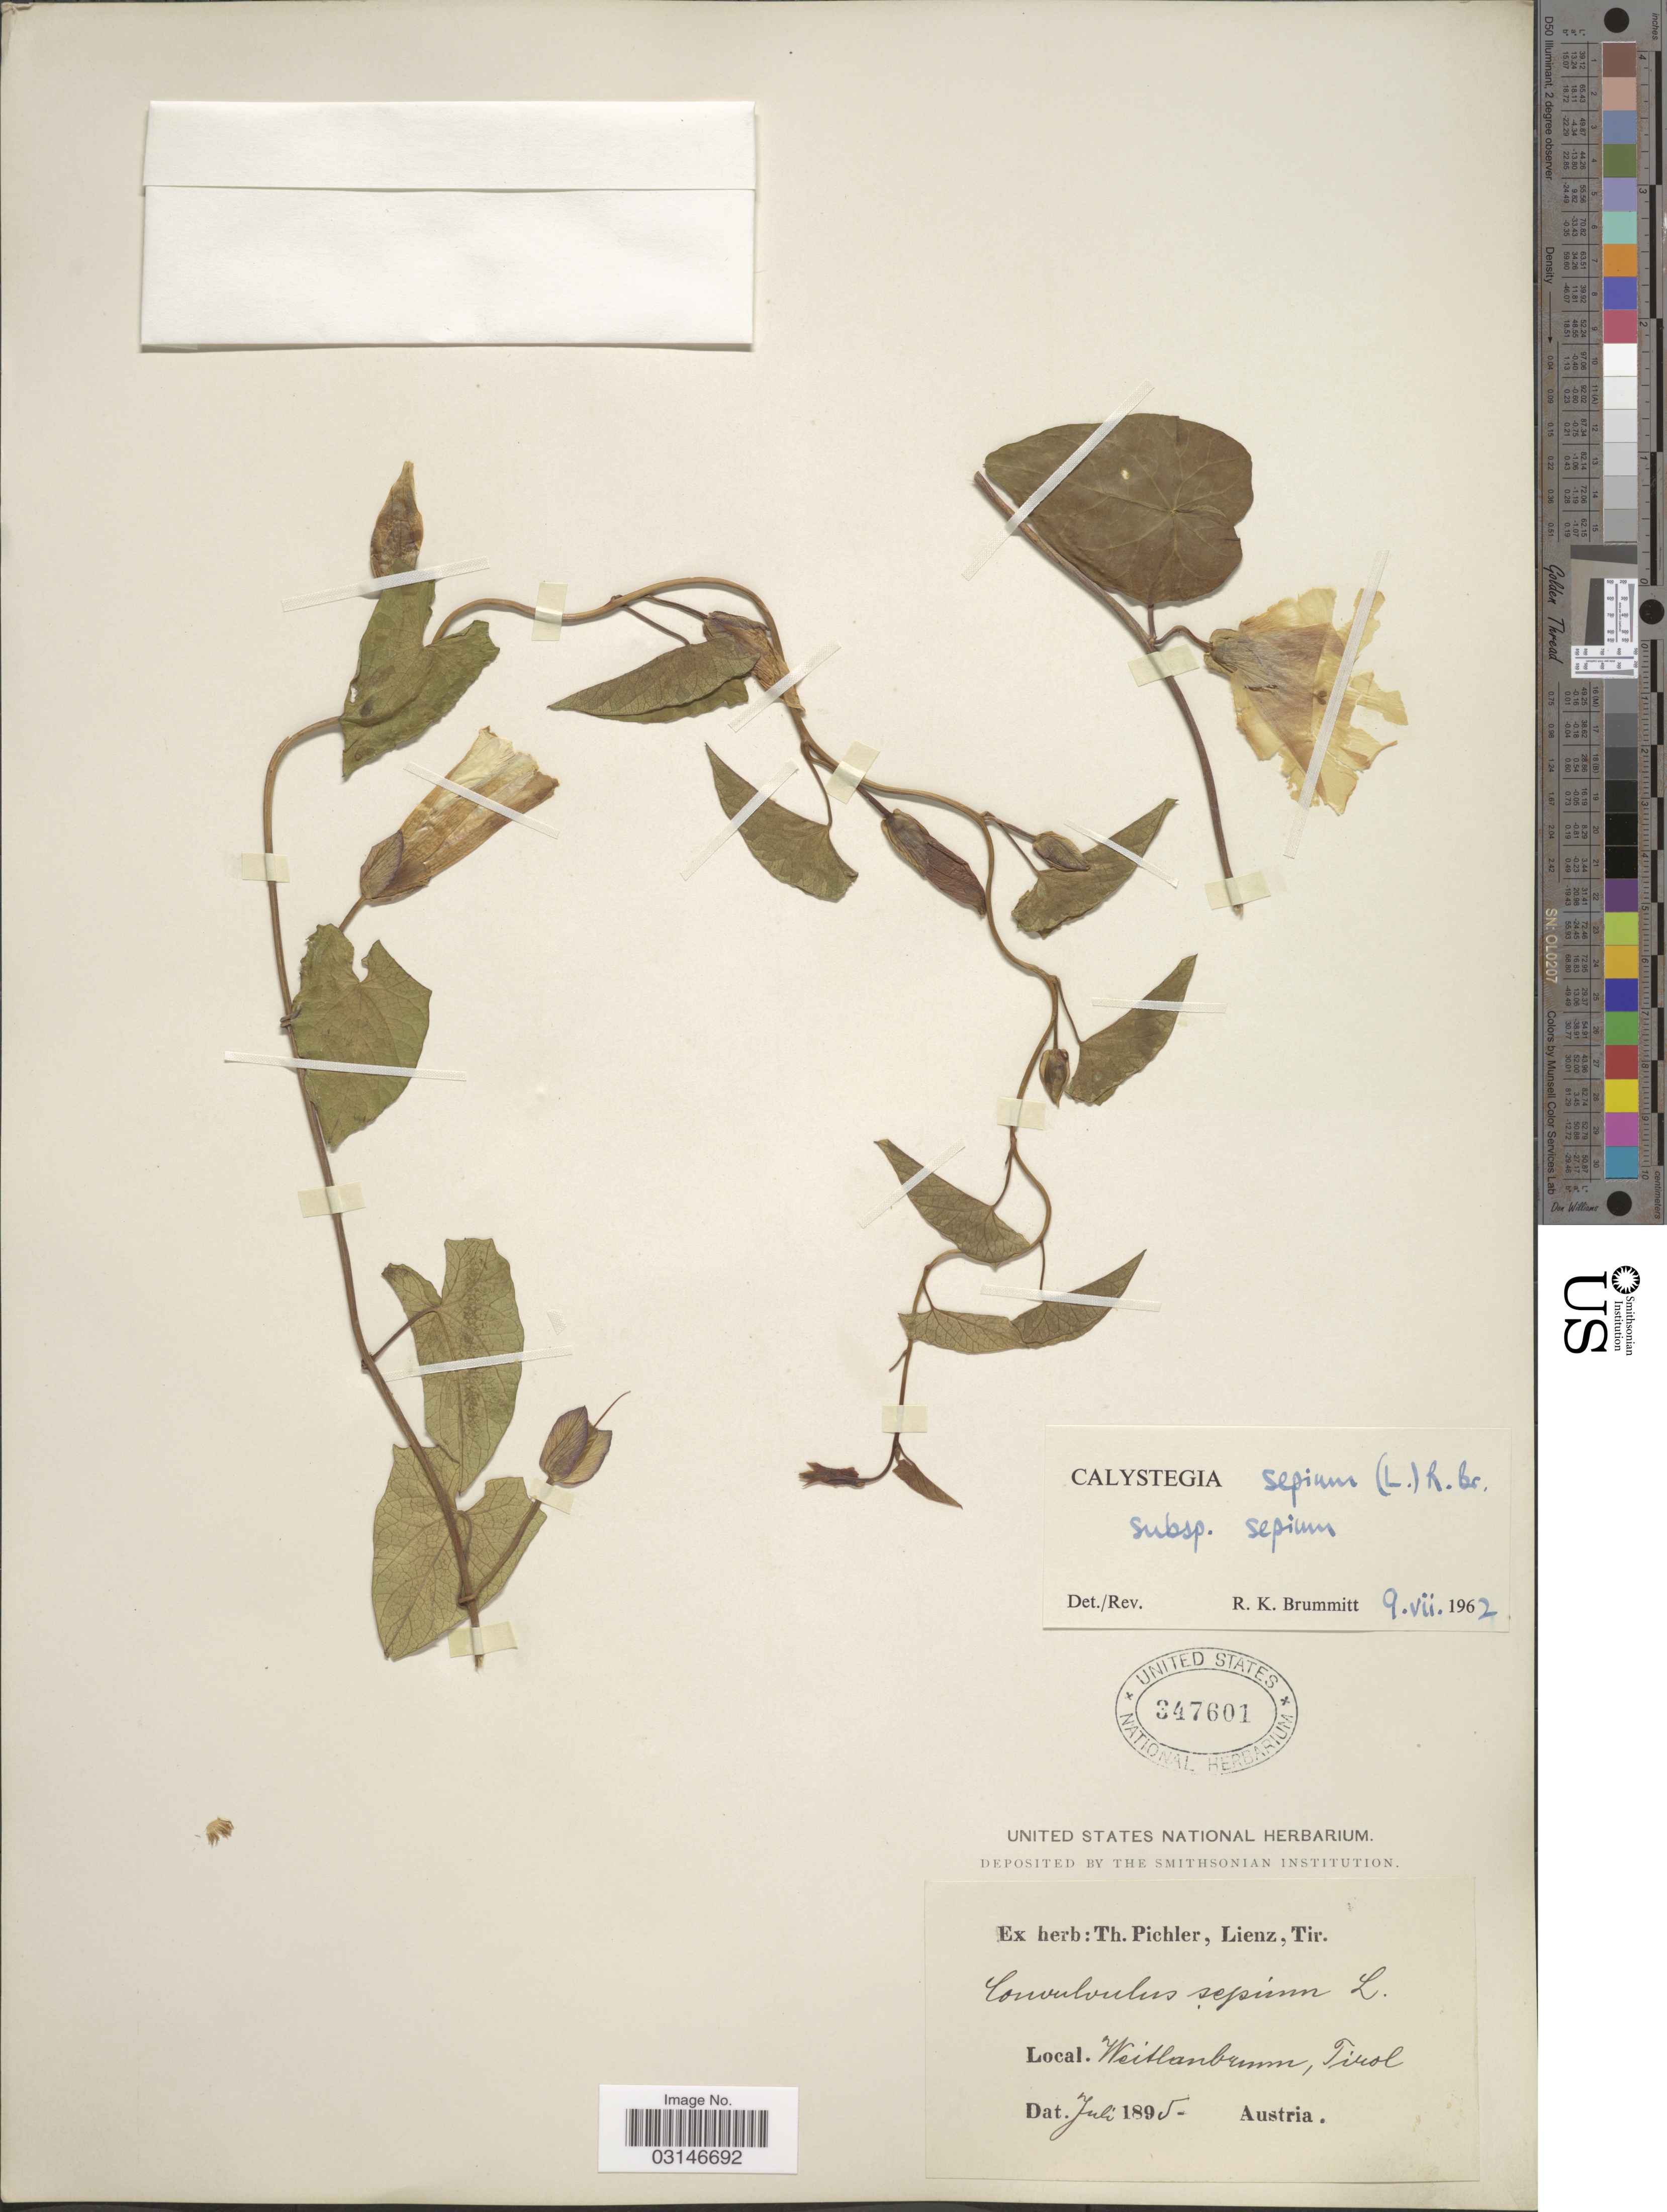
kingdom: Plantae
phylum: Tracheophyta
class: Magnoliopsida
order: Solanales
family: Convolvulaceae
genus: Calystegia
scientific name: Calystegia sepium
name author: (L.) R. Br.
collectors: T. Pichler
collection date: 1895-07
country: Austria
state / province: Tirol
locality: Weitlanbrunn.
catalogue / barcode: US 347601